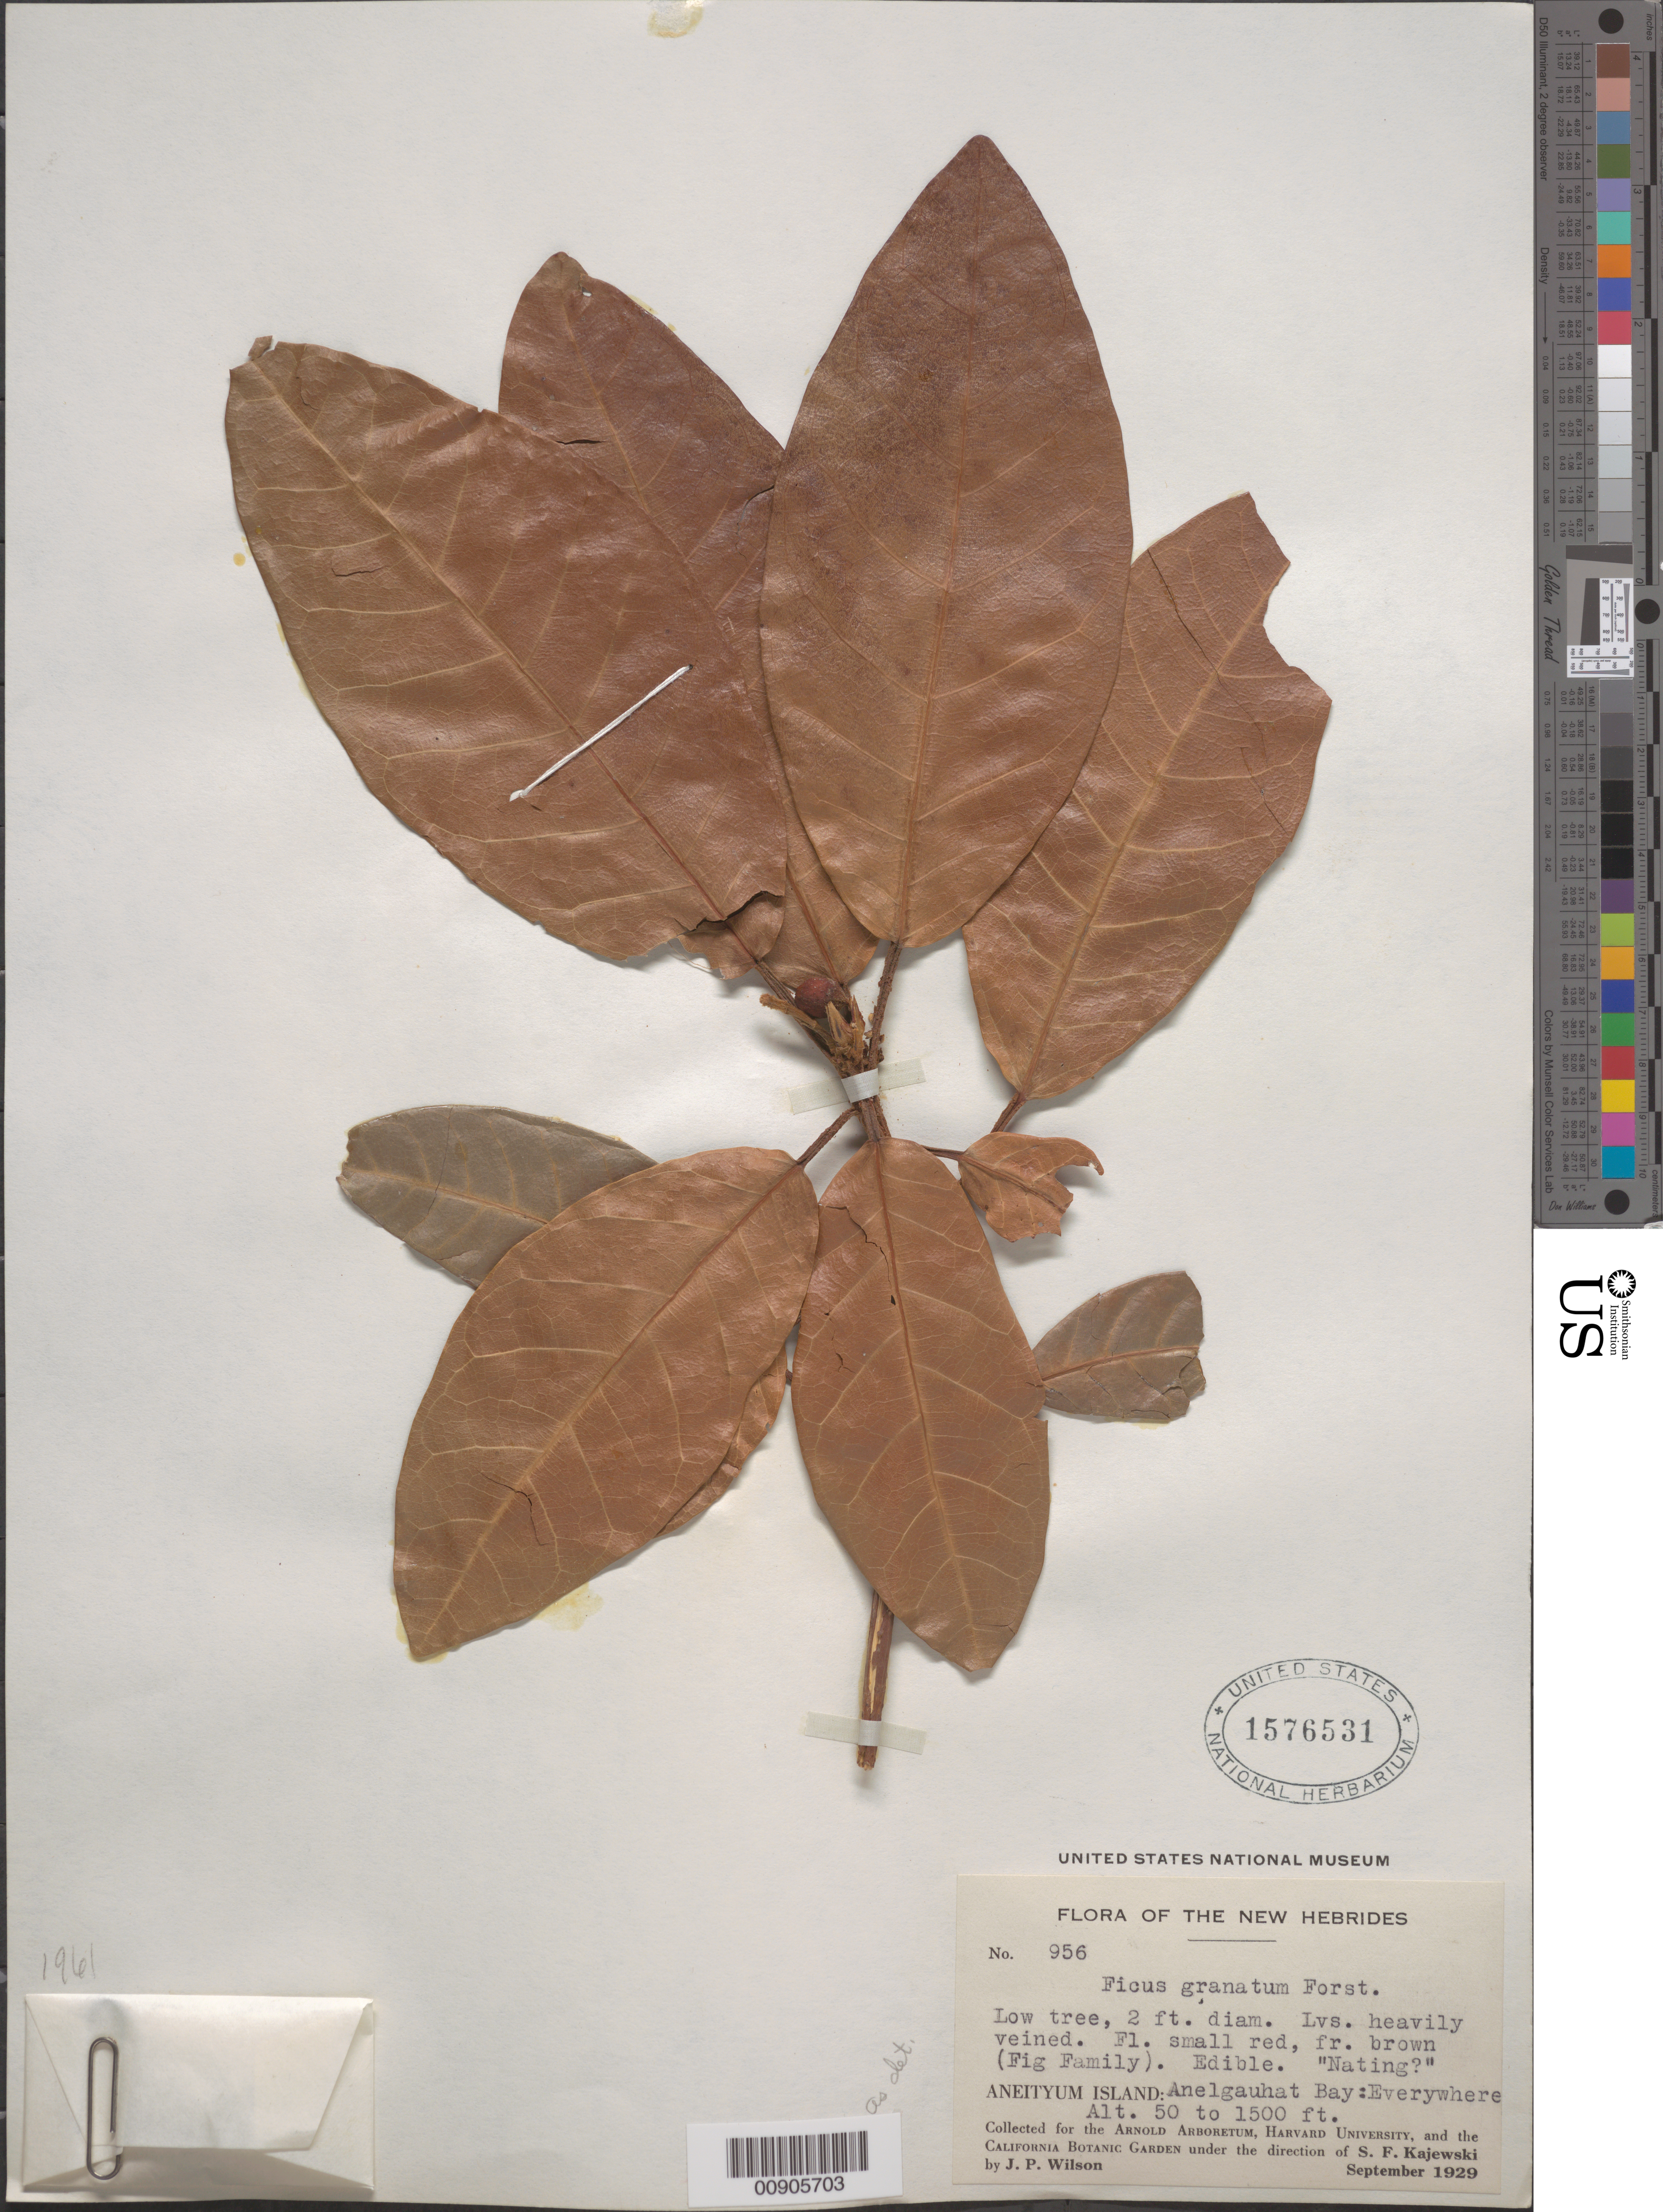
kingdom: Plantae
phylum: Tracheophyta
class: Magnoliopsida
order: Rosales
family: Moraceae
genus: Ficus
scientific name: Ficus granatum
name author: G. Forst.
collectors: S. Kajewski & J. P. Wilson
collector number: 956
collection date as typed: Sep 1929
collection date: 1929-09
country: Vanuatu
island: Anatom [Aneityum]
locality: New Hebrides, Anelgauhat Bay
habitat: everywhere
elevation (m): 30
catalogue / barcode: US 1576531